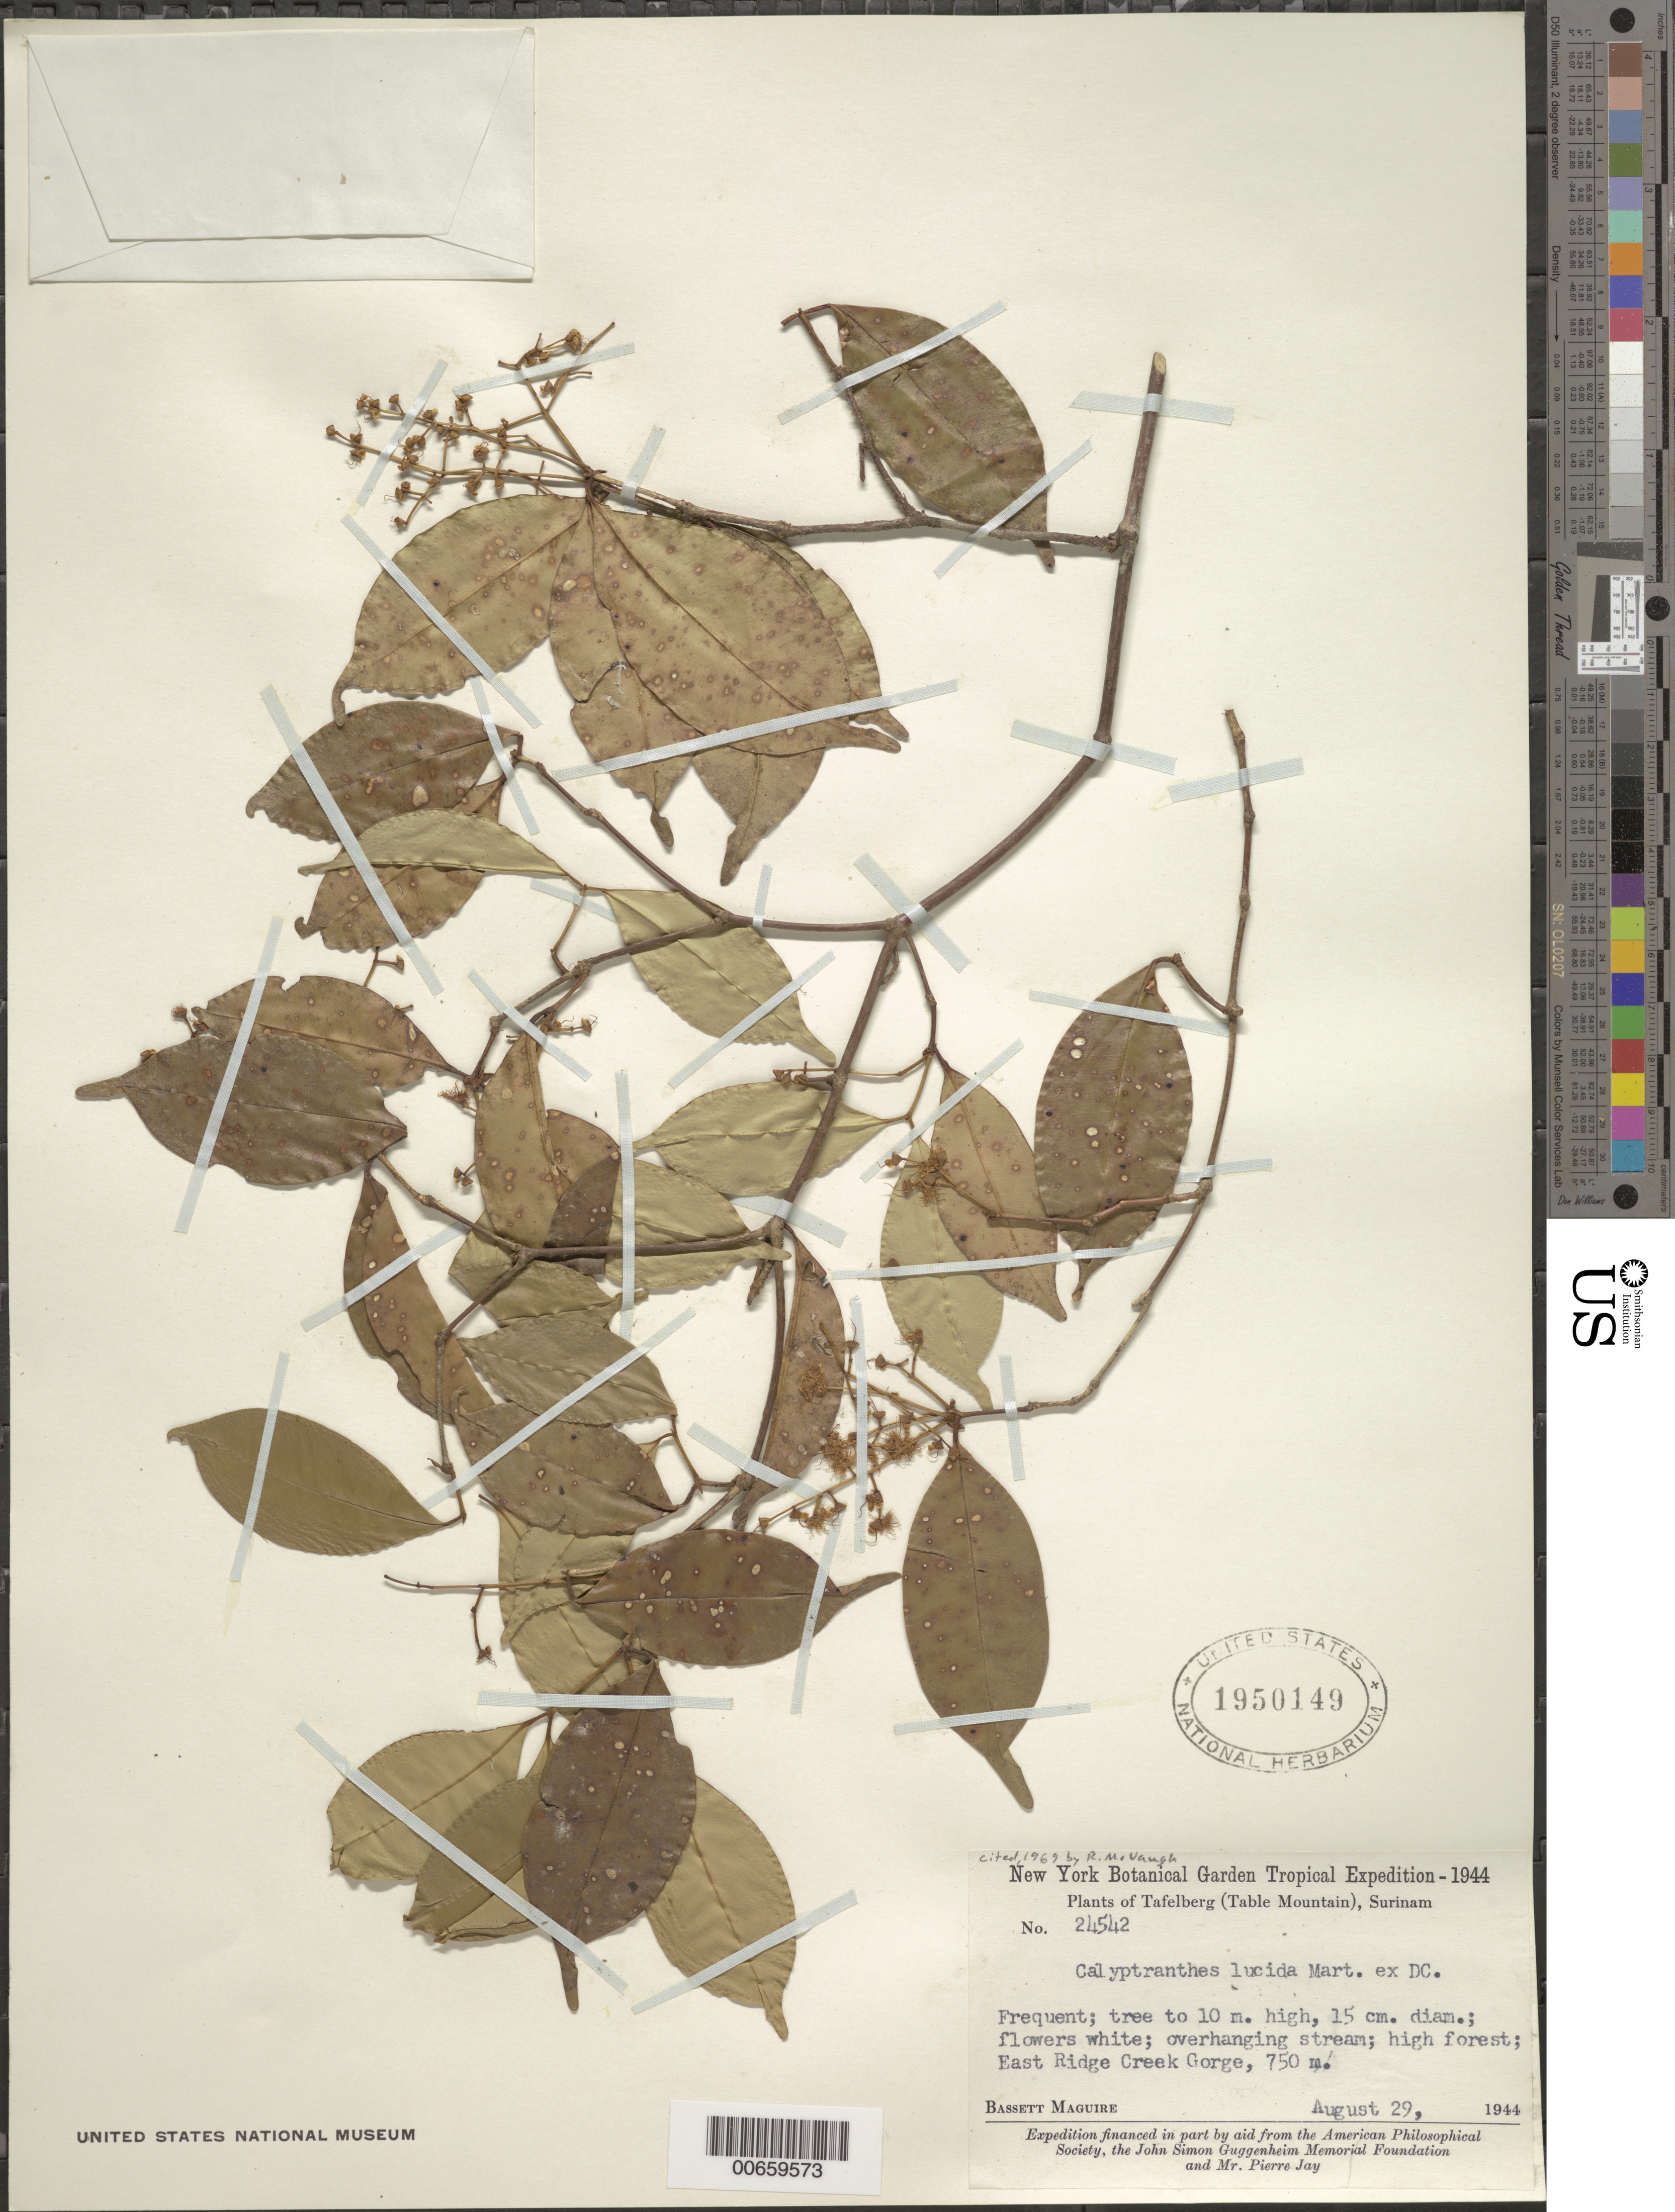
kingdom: Plantae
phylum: Tracheophyta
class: Magnoliopsida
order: Myrtales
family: Myrtaceae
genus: Myrcia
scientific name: Myrcia neolucida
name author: A.R. Lourenço & E. Lucas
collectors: B. Maguire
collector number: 24542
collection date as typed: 29-Aug-44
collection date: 1944-08-29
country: Suriname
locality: Tafelberg (Table Mountain), East Ridge Creek Gorge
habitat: Overhanging stream, high forest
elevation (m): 750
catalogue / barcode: US 1950149